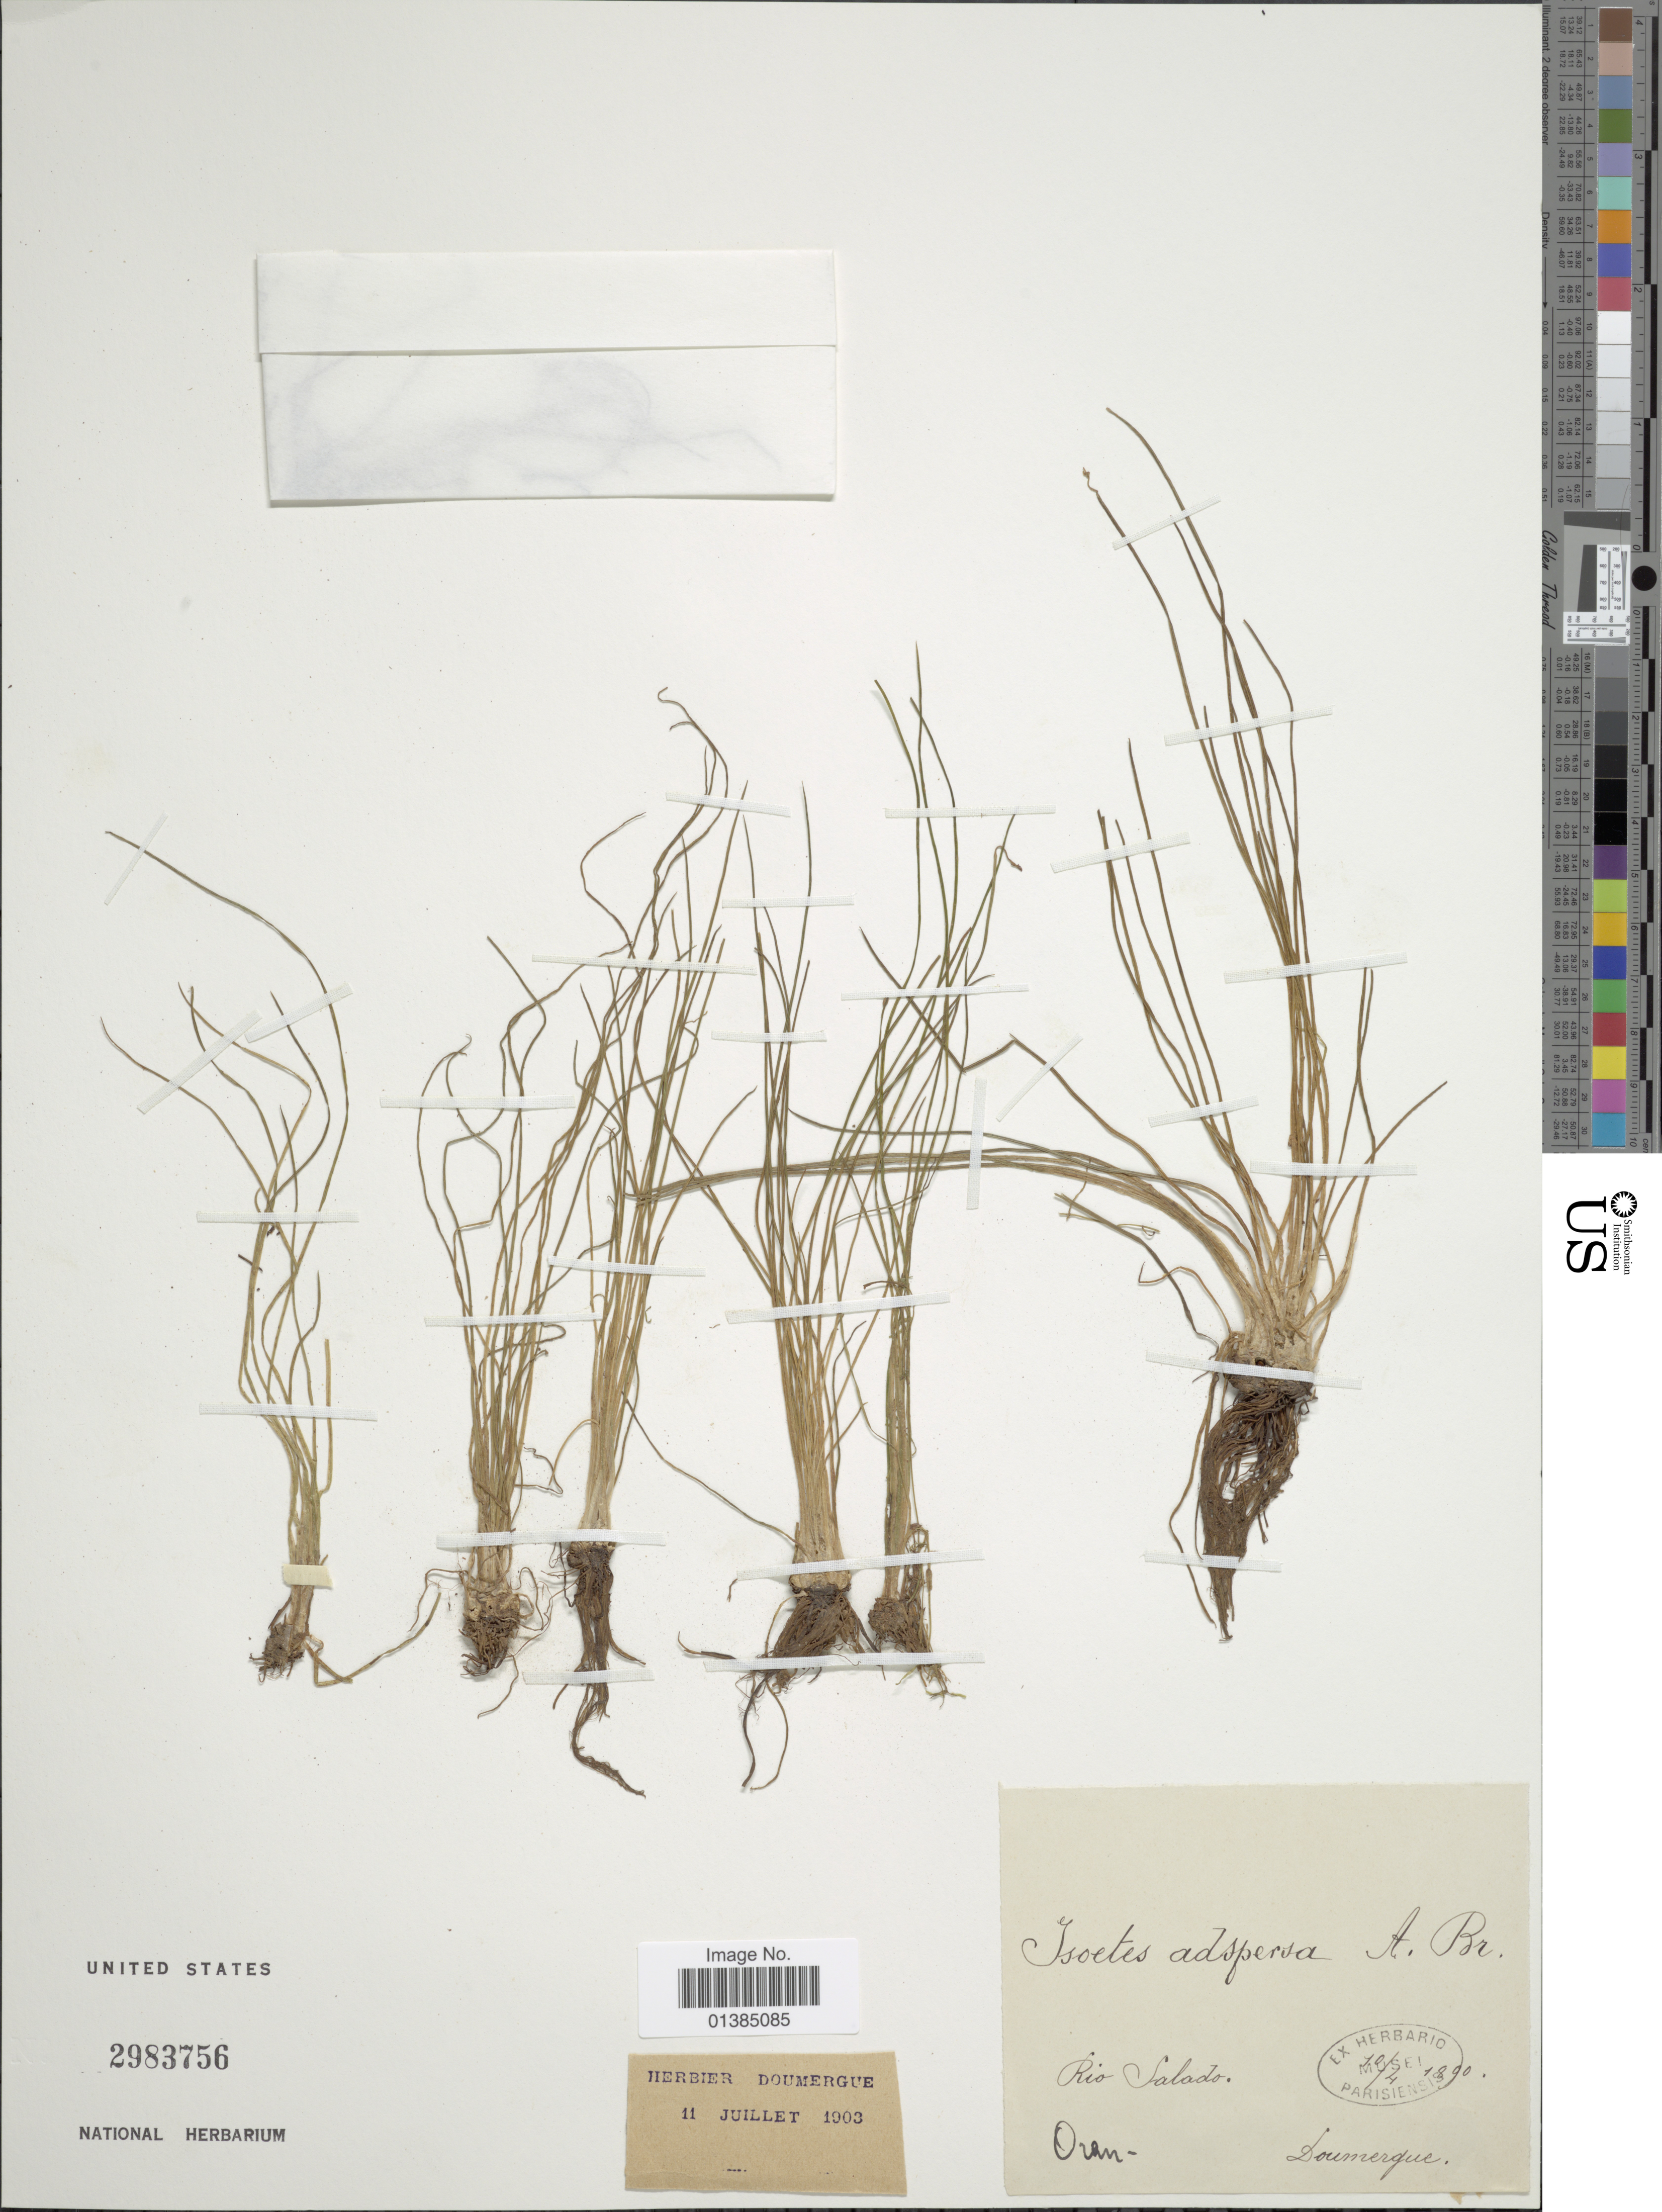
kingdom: Plantae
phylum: Tracheophyta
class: Lycopodiopsida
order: Isoetales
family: Isoetaceae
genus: Isoetes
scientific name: Isoetes adspersa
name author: A. Braun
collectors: F. Doumergue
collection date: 1890-04-10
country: Algeria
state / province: Oran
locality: Rio Salado. Doumergue.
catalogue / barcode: US 2983756